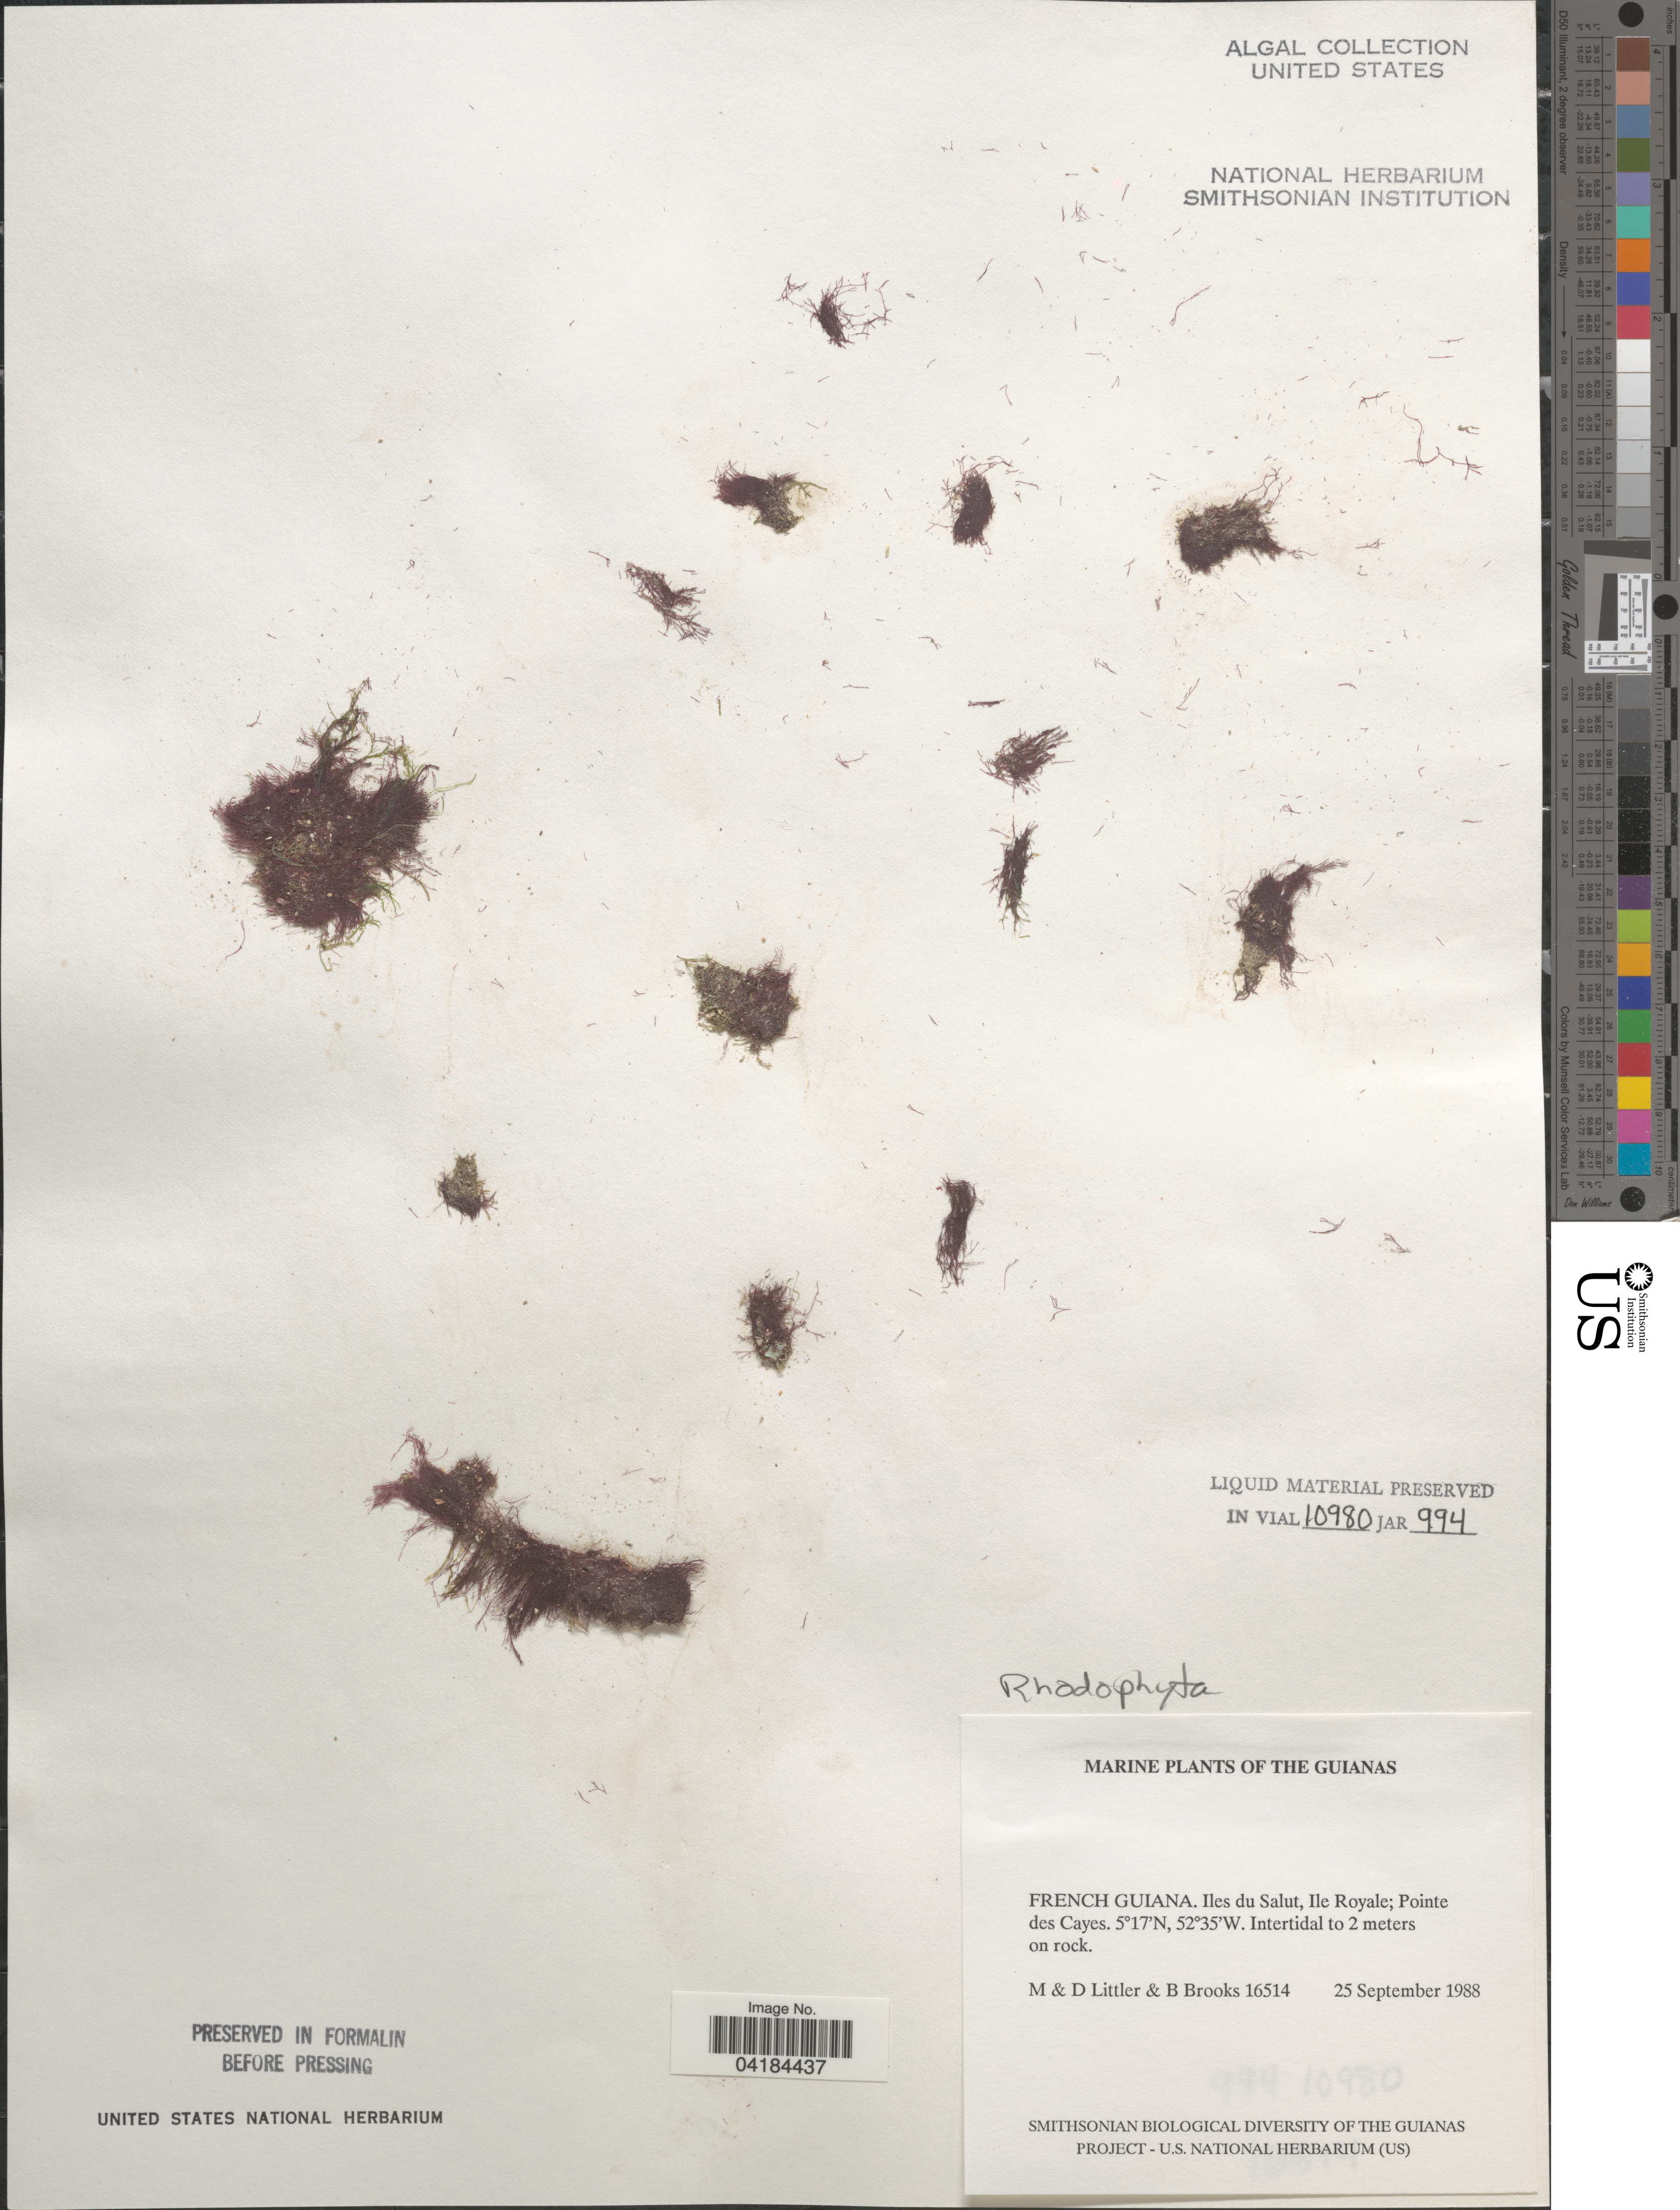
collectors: M. Littler, D. S. Littler & B. Brooks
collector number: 16514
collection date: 1988-09-25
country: French Guiana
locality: The Guianas. Iles du Salut, Ile Royale; Pointe des Cayes.